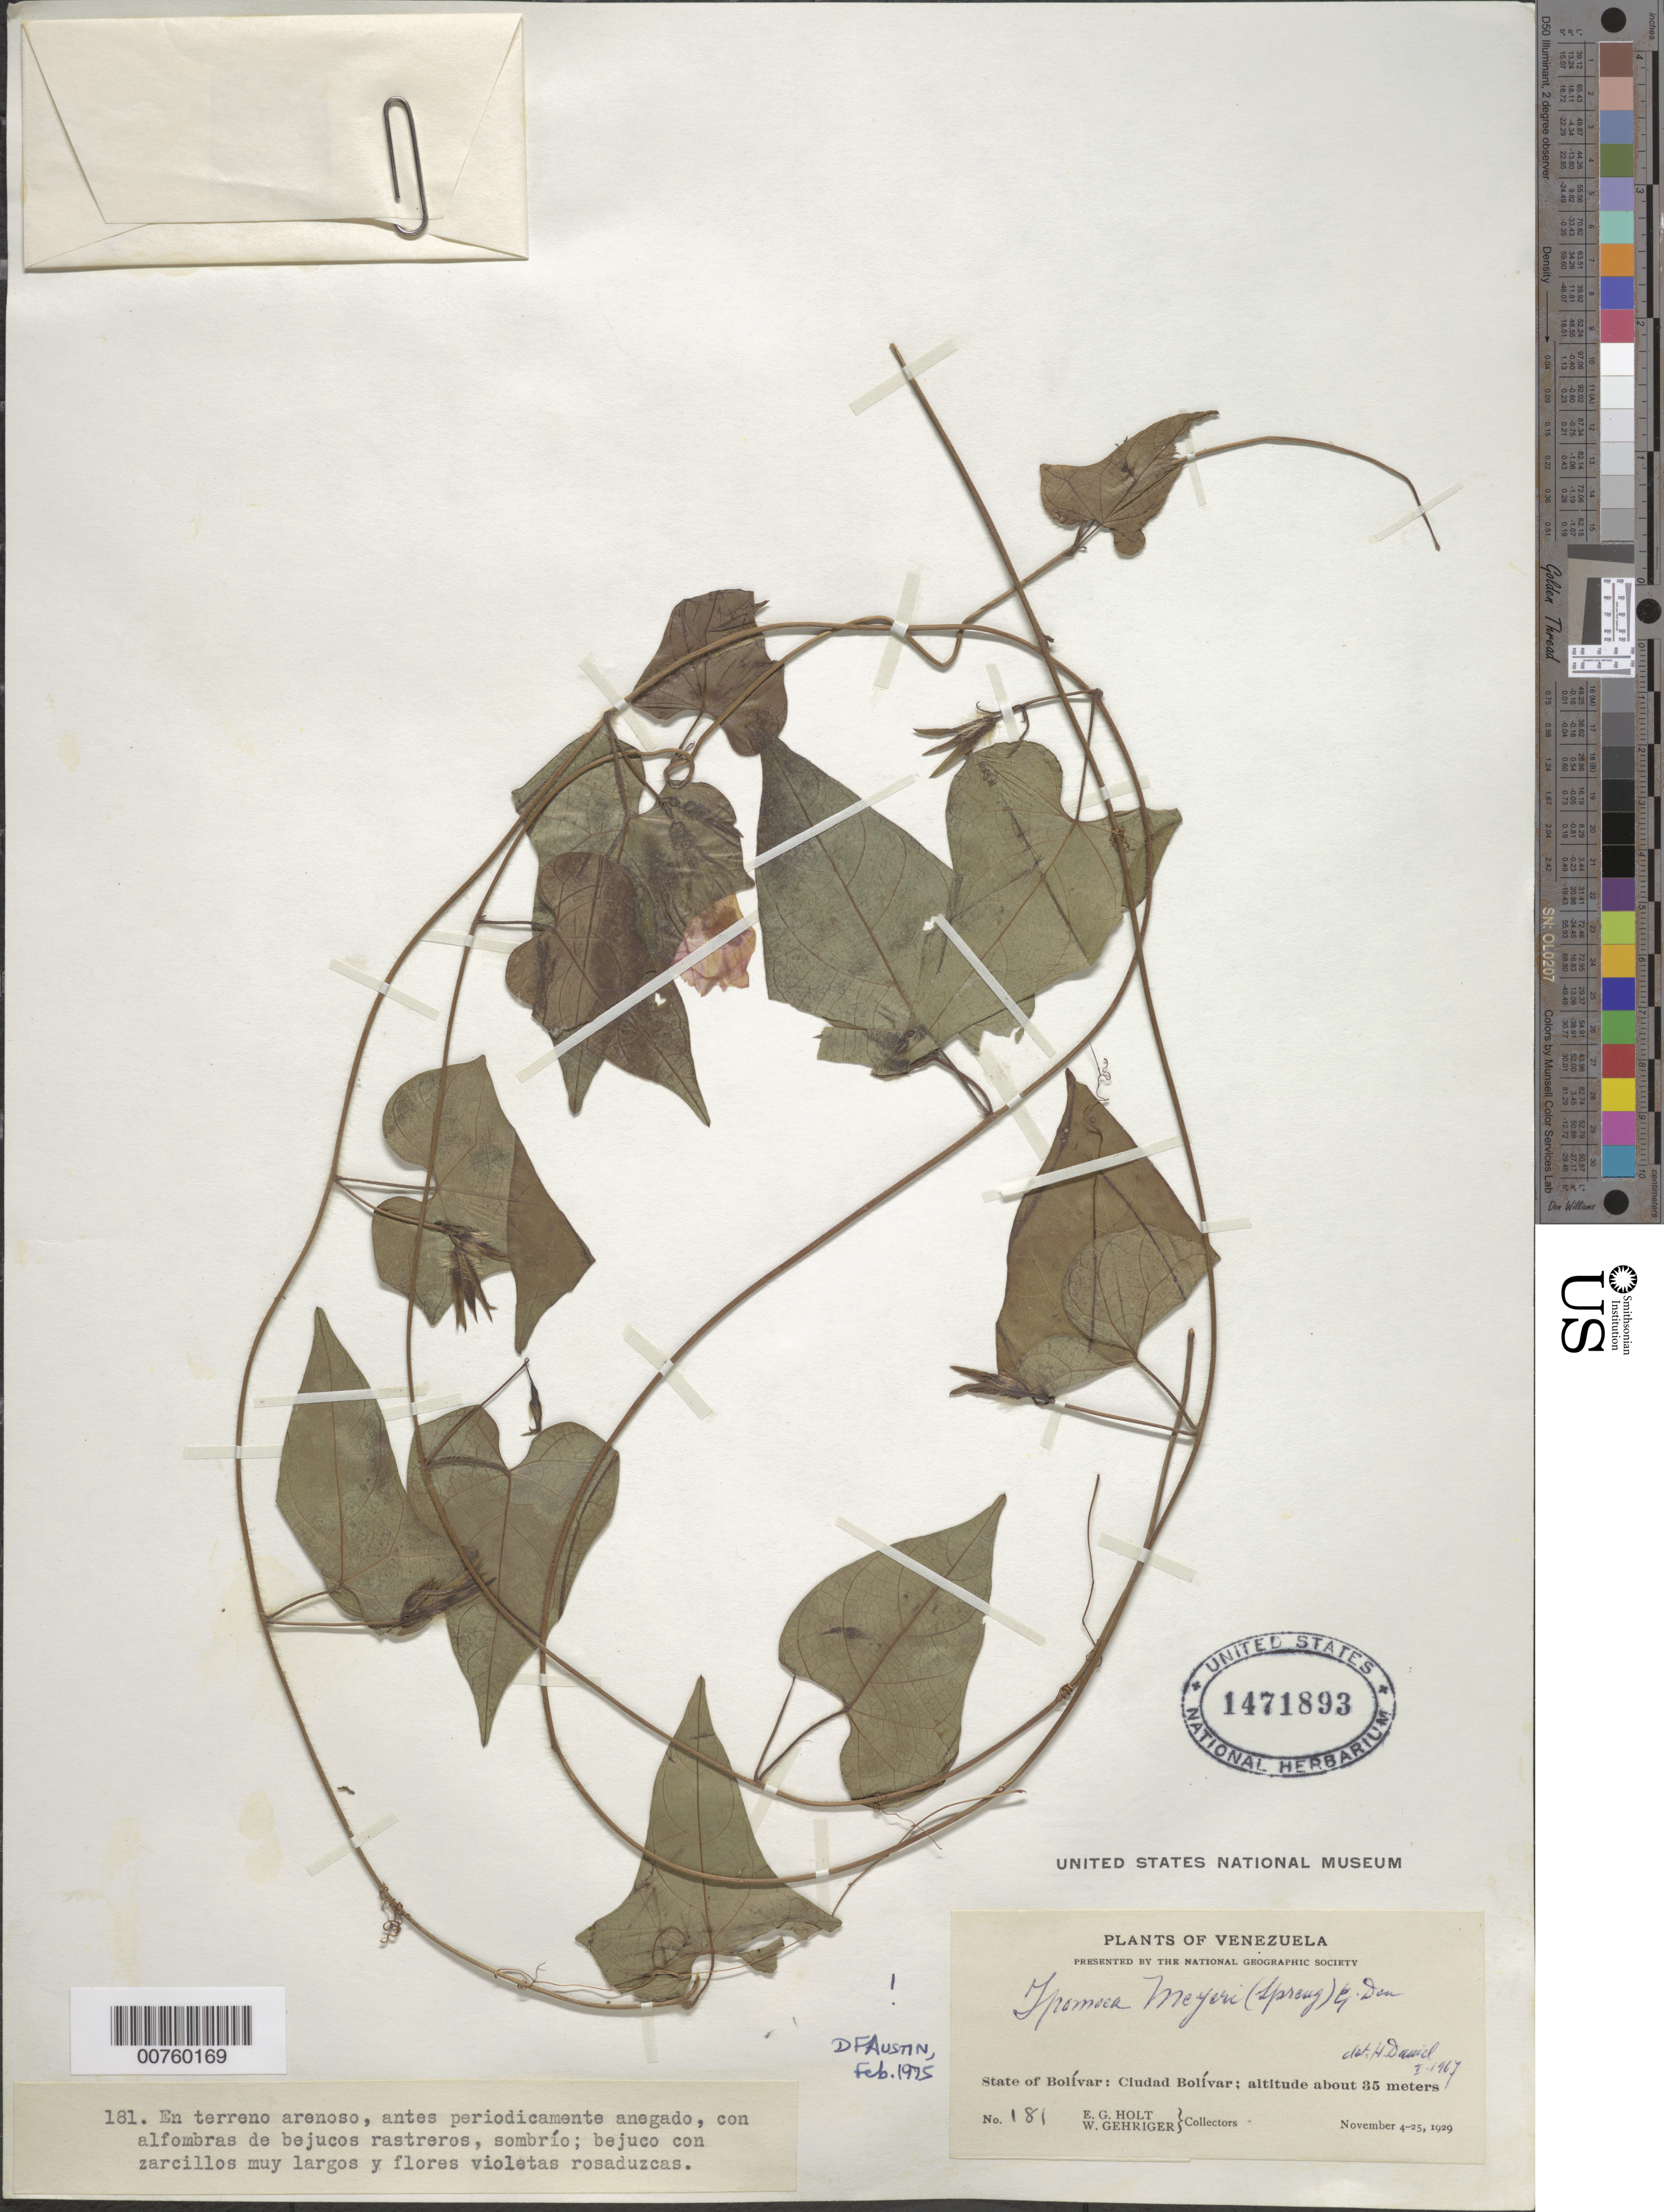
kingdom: Plantae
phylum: Tracheophyta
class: Magnoliopsida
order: Solanales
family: Convolvulaceae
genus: Ipomoea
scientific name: Ipomoea meyeri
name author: (Spreng.) G. Don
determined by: Austin, D. F.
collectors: E. Holt & W. Gehriger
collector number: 181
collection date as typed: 4-Nov-29 to 25-Nov-29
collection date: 1929-11-04/1929-11-25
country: Venezuela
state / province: Bolívar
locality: Ciudad Bolívar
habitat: Terreno arenoso, antes periodicamente anegado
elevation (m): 35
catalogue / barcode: US 1471893